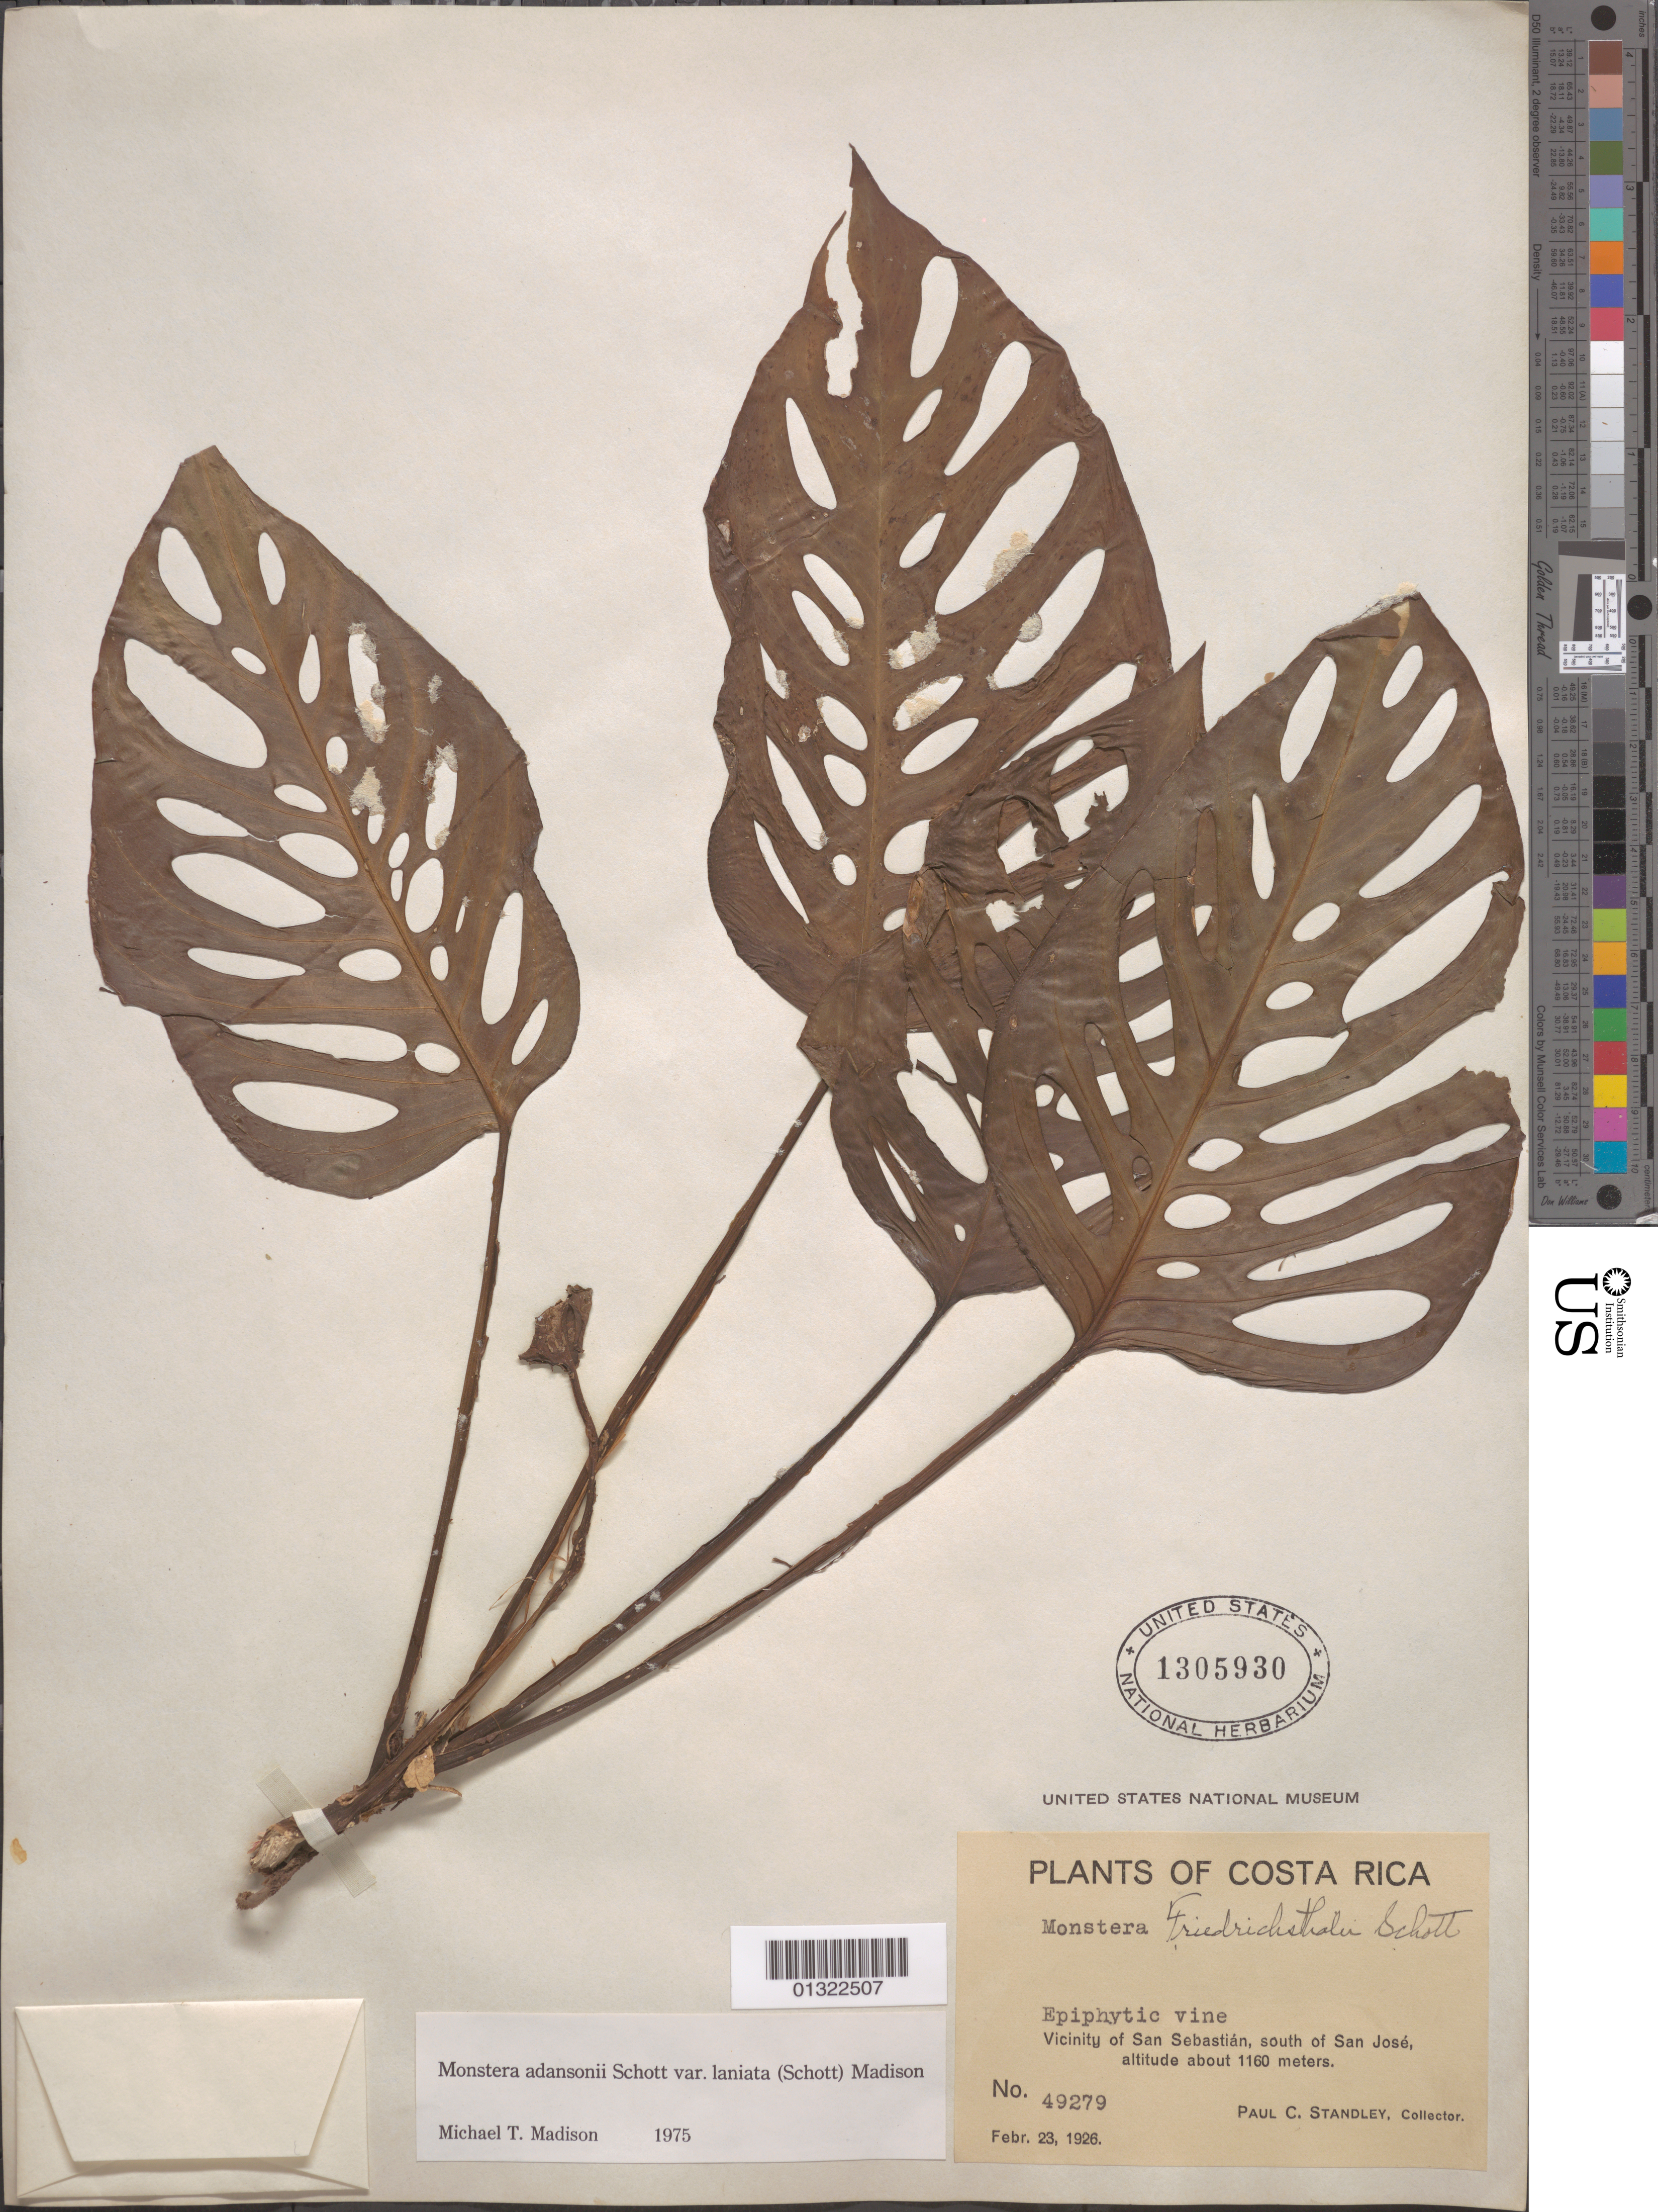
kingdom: Plantae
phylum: Tracheophyta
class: Liliopsida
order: Alismatales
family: Araceae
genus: Monstera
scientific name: Monstera adansonii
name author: Schott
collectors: P. C. Standley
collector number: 49279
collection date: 1926-02-23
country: Costa Rica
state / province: San José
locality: Vicinity of San Sebastián, south of San José.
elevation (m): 1160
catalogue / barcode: US 1305930